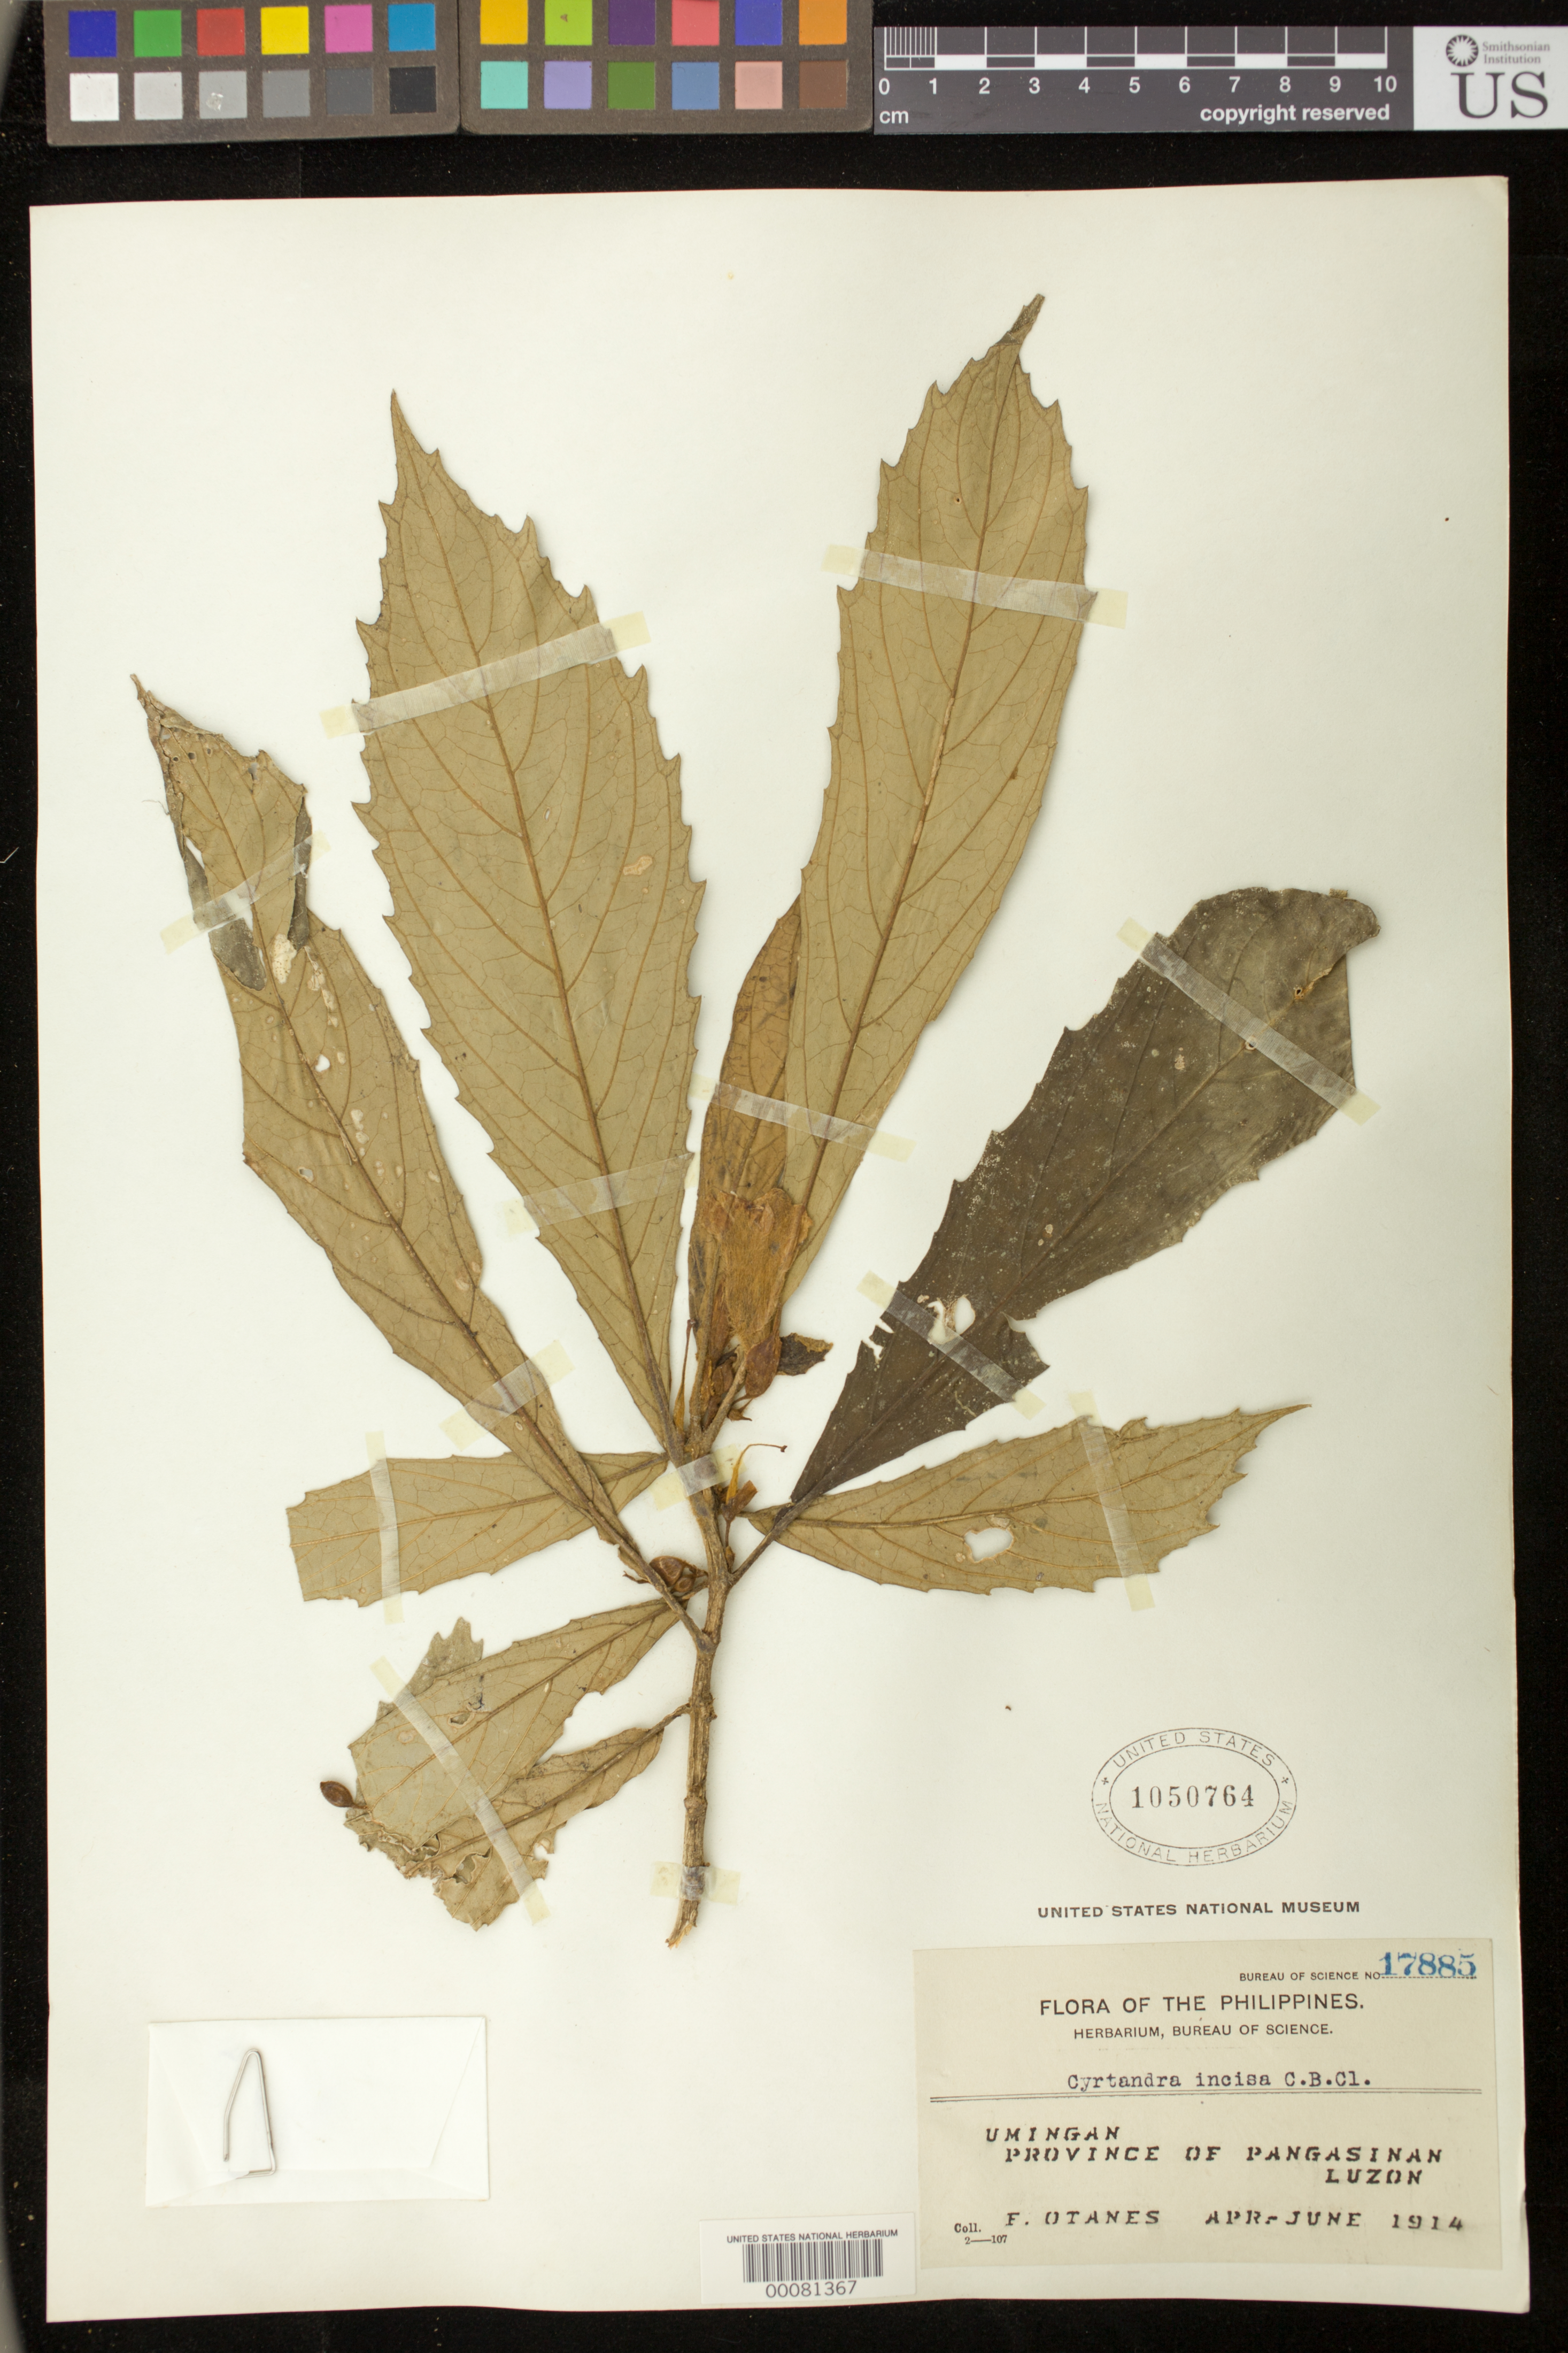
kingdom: Plantae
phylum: Tracheophyta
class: Magnoliopsida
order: Lamiales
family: Gesneriaceae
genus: Cyrtandra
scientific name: Cyrtandra incisa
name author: C.B. Clarke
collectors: F. Q. Otanes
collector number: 17885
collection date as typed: Apr-Jun 1914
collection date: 1914-04/1914-06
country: Philippines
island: Luzon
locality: Pangasinan, Umingan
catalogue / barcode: US 1050764